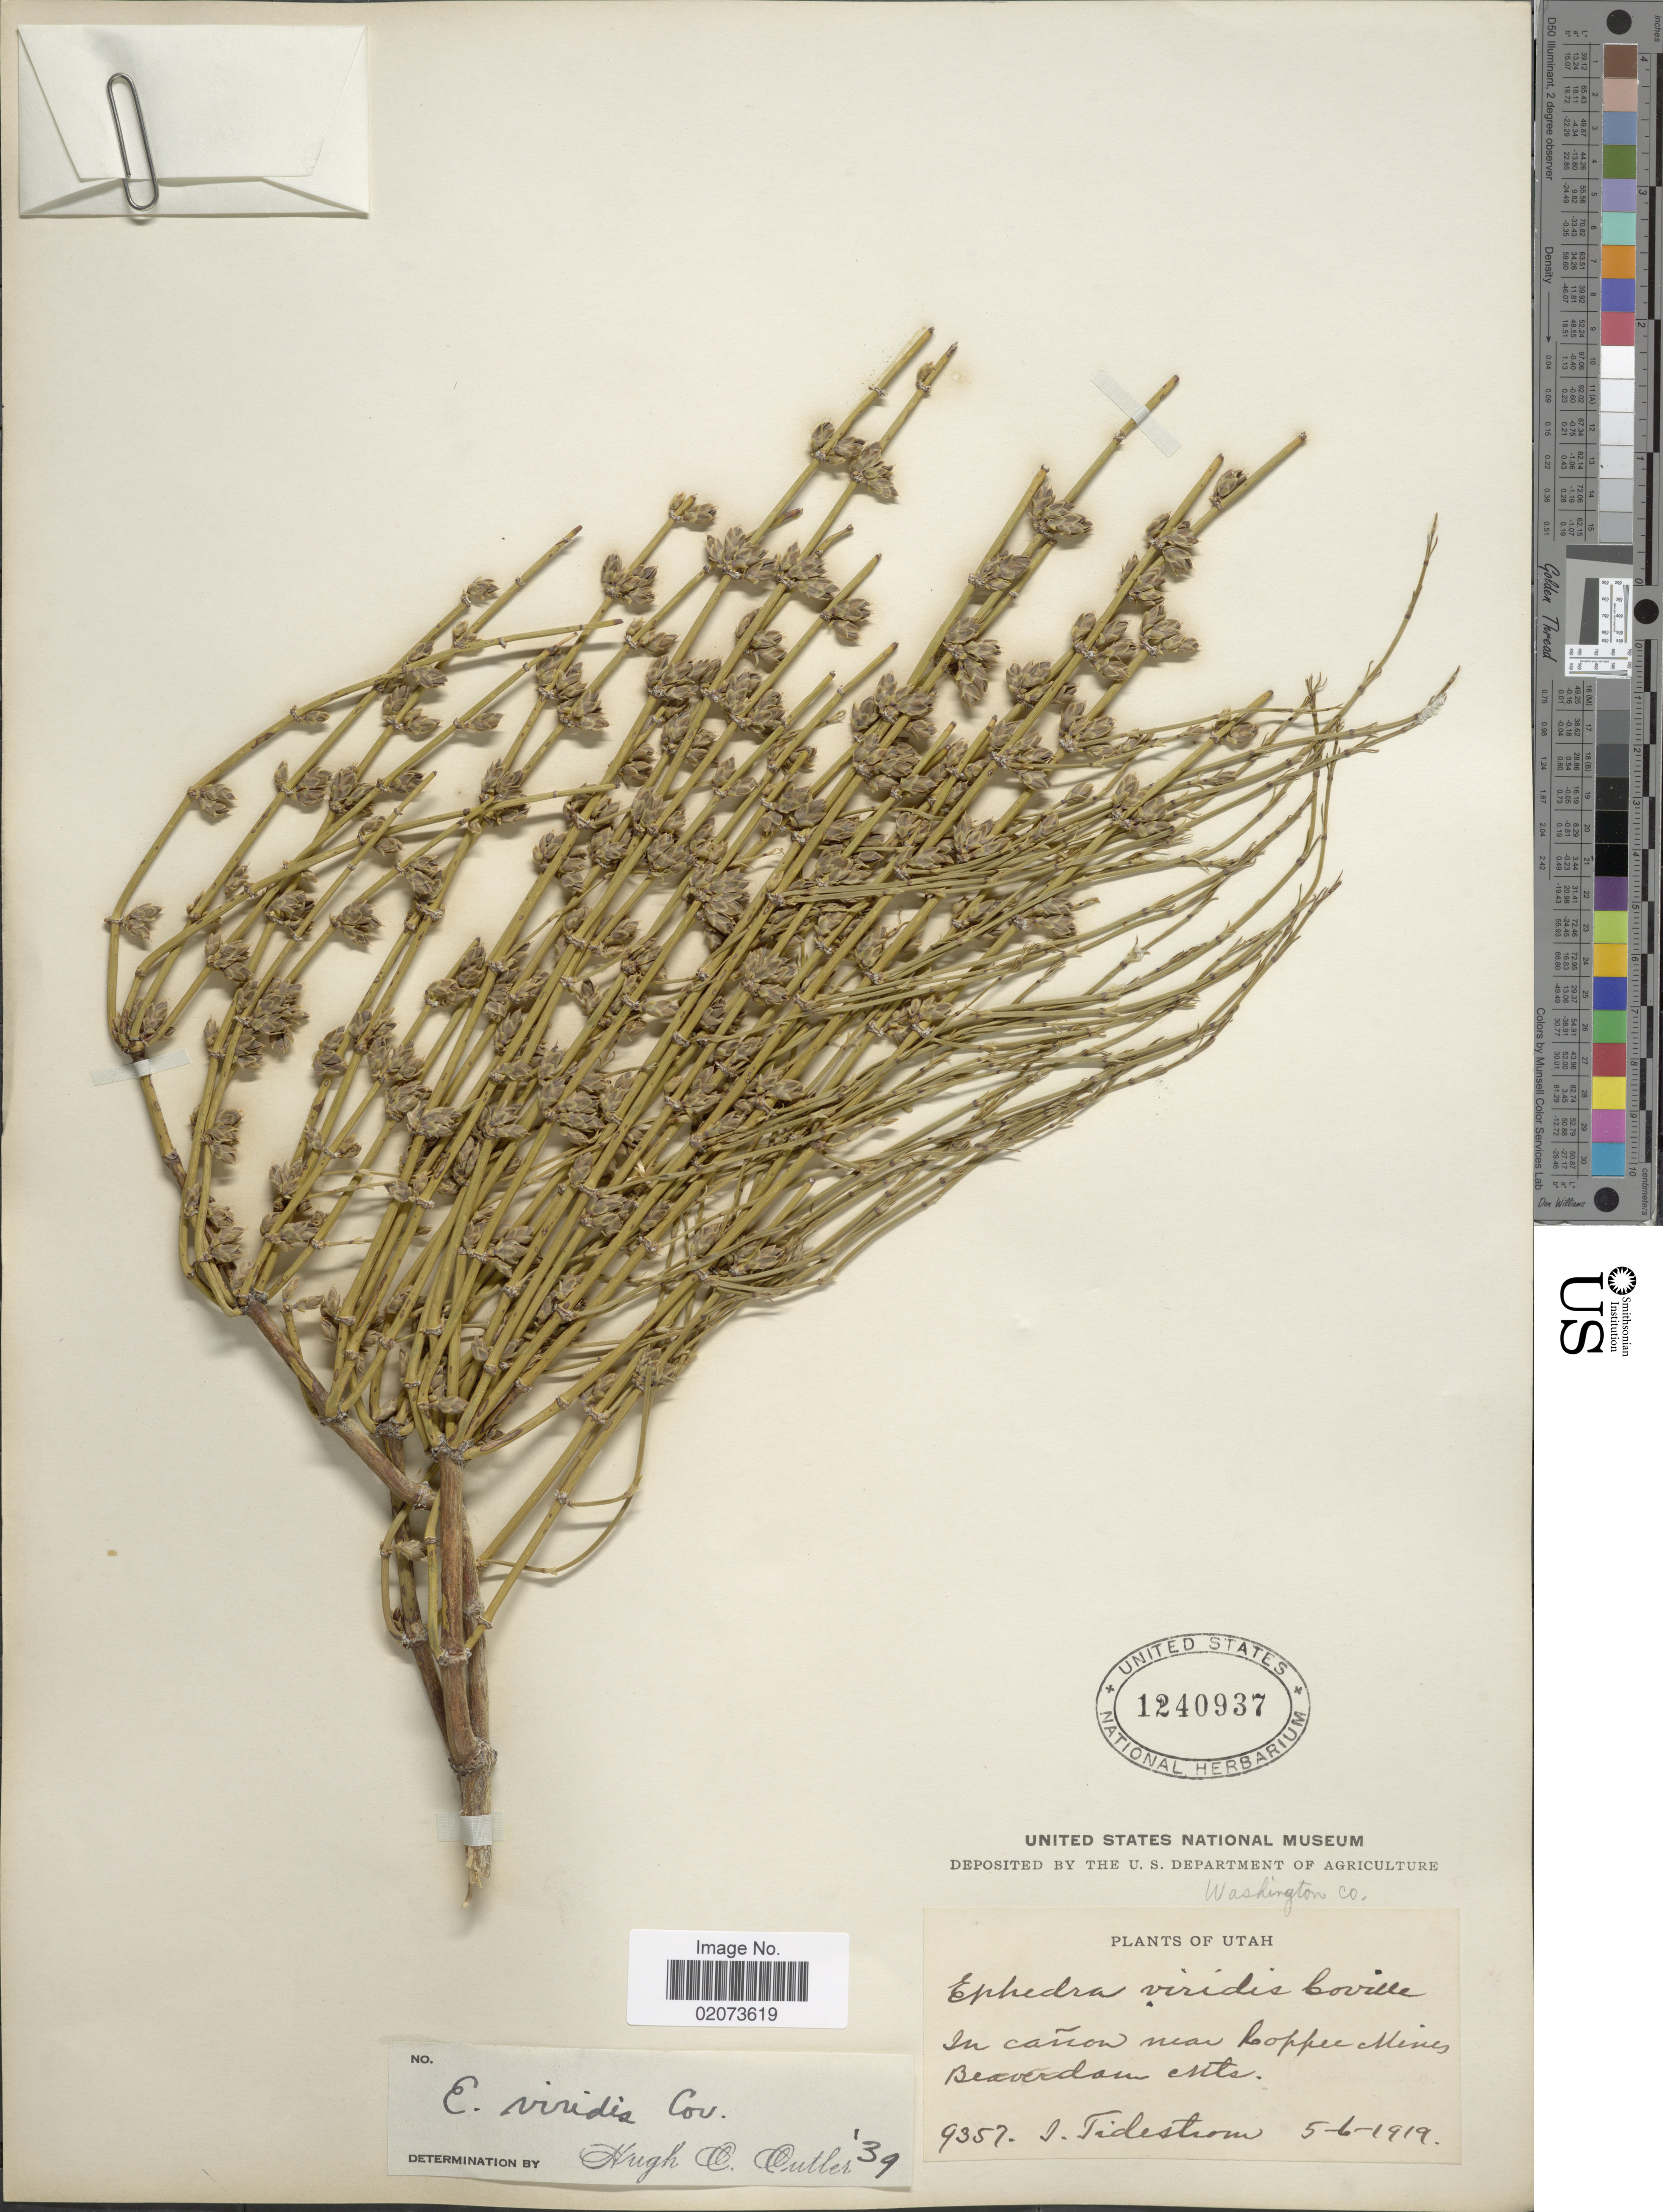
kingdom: Plantae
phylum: Tracheophyta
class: Gnetopsida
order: Ephedrales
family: Ephedraceae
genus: Ephedra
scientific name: Ephedra viridis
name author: Coville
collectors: I. F. Tidestrom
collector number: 9357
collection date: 1919-05-06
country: United States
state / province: Utah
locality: In cañon near Copper Mines, Beaverdam Mts.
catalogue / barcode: US 1240937